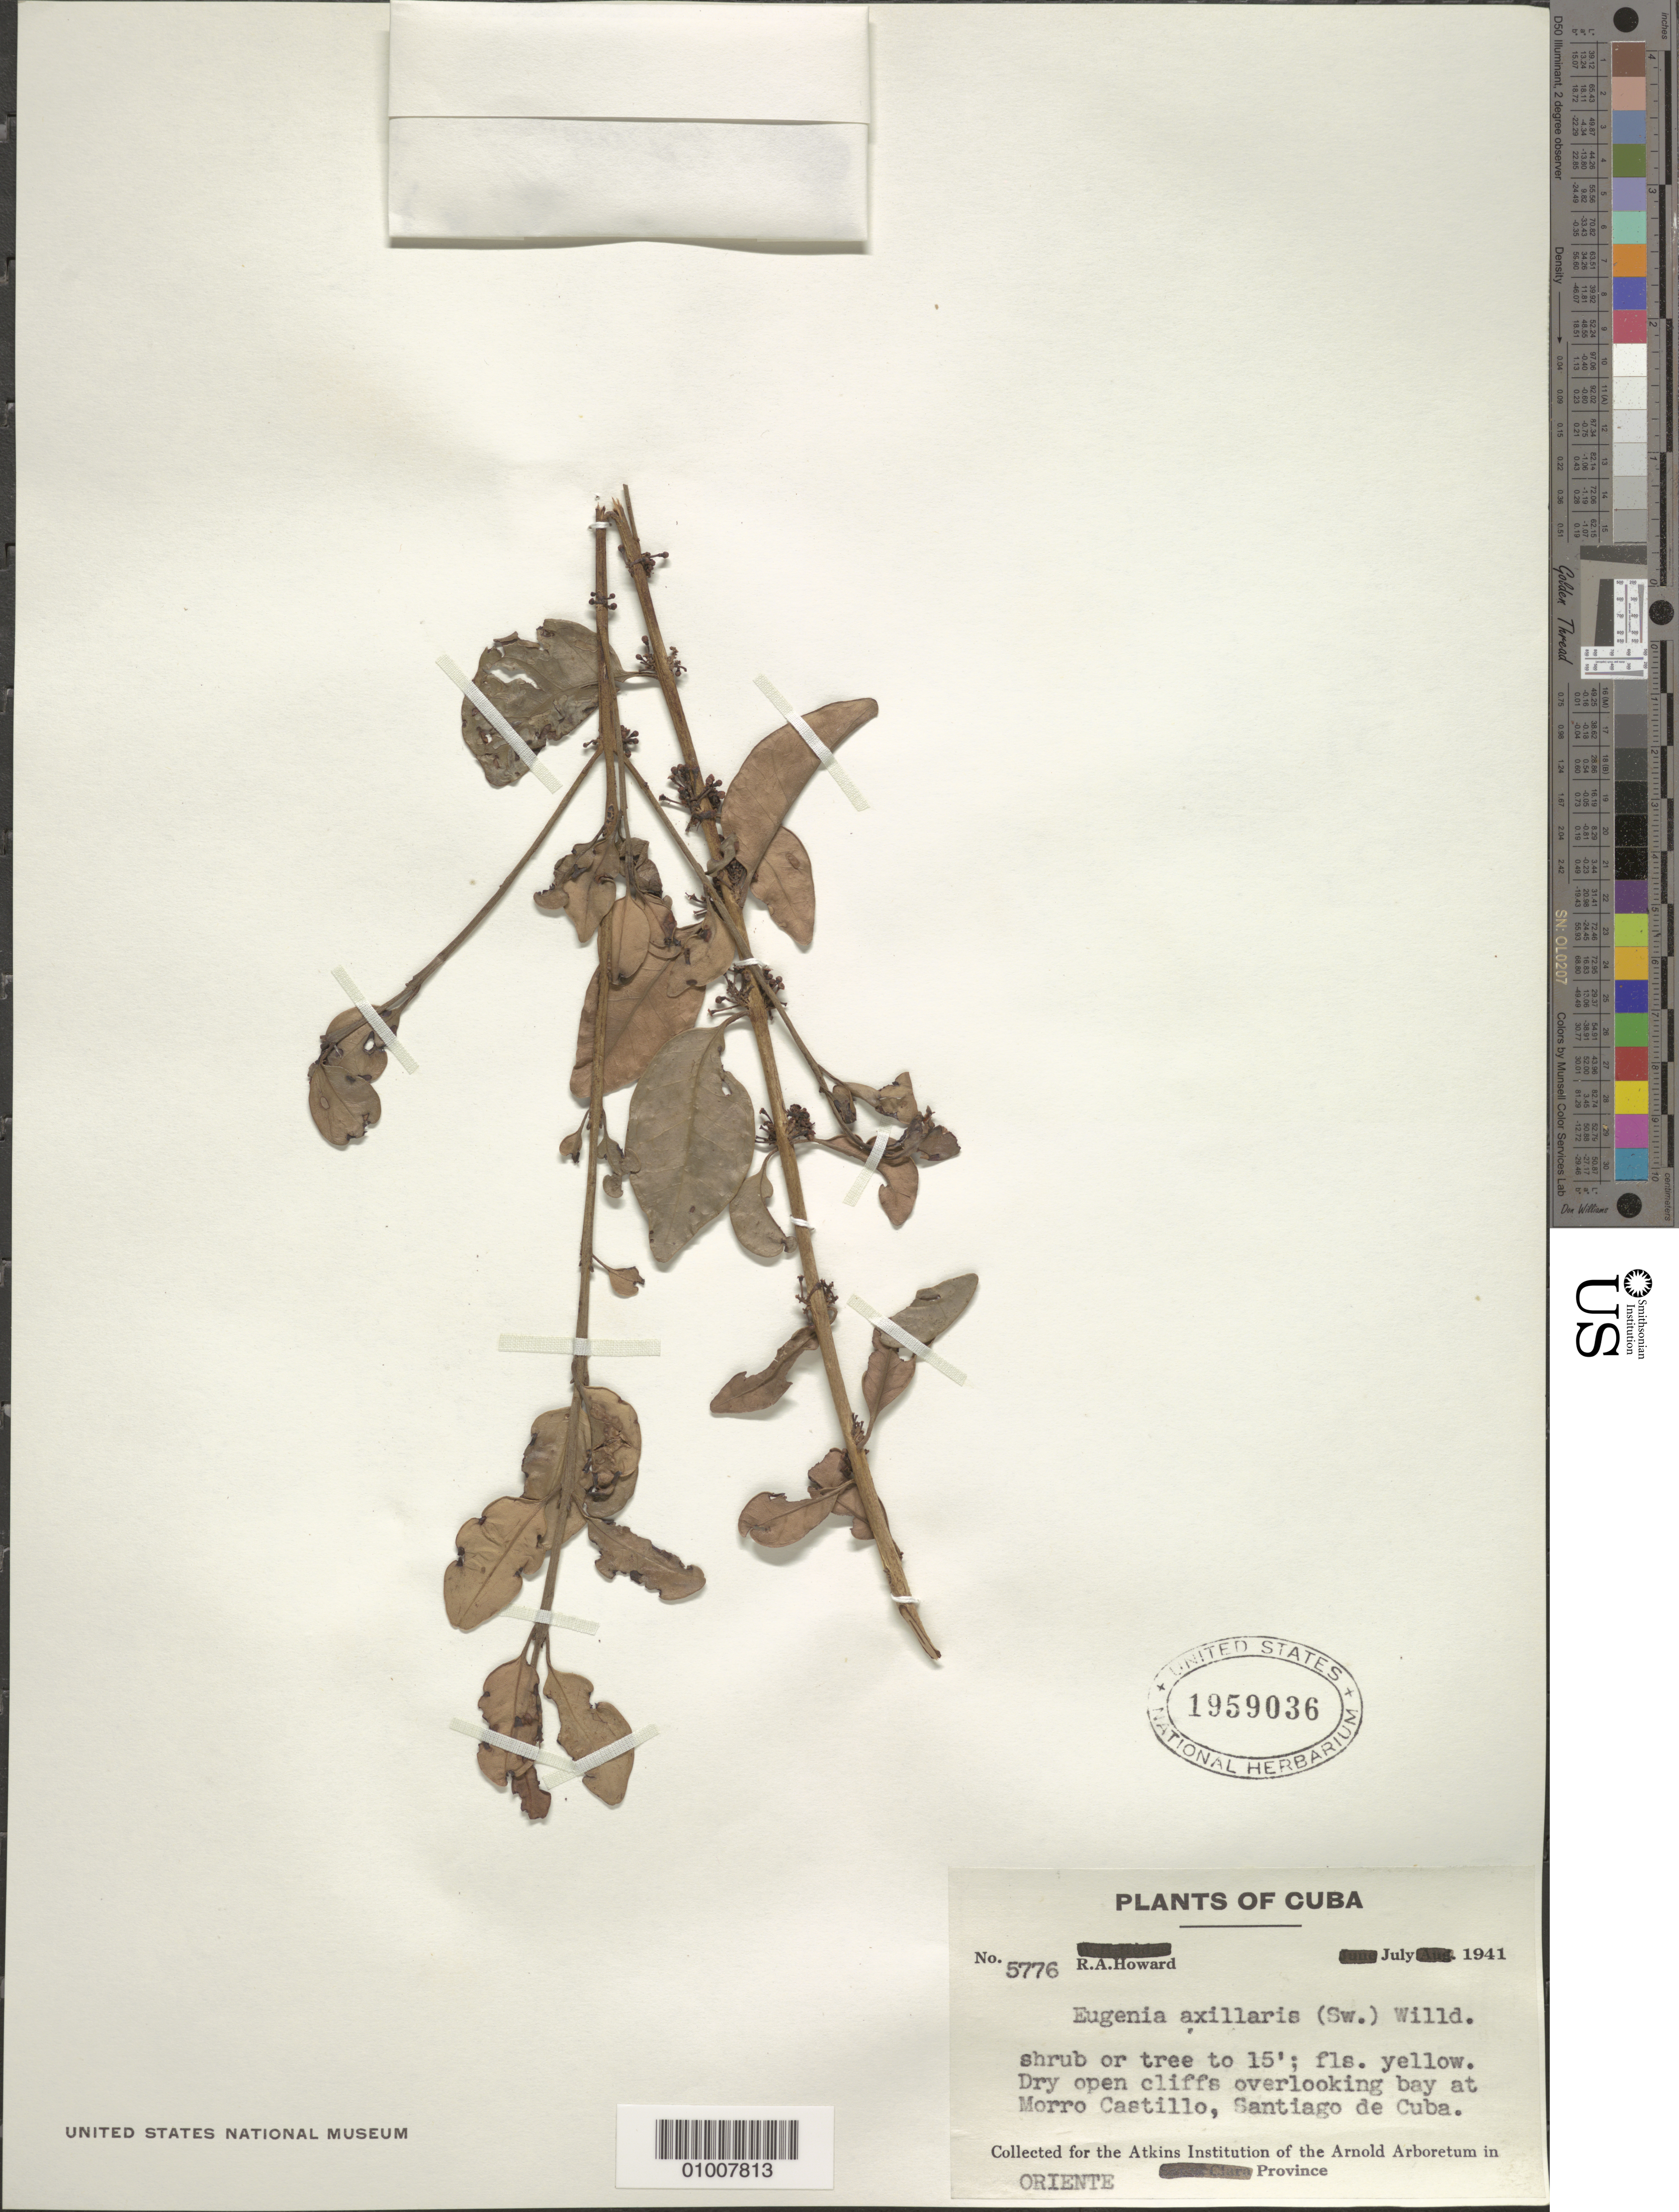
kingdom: Plantae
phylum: Tracheophyta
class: Magnoliopsida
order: Myrtales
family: Myrtaceae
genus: Eugenia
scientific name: Eugenia axillaris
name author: (Sw.) Willd.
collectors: R. A. Howard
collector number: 5776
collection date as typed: Jul 1941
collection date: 1941-07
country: Cuba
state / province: Santiago de Cuba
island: Cuba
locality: Cliffs overlooking bay at Morro Castillo, Santiago de Cuba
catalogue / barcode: US 1959036